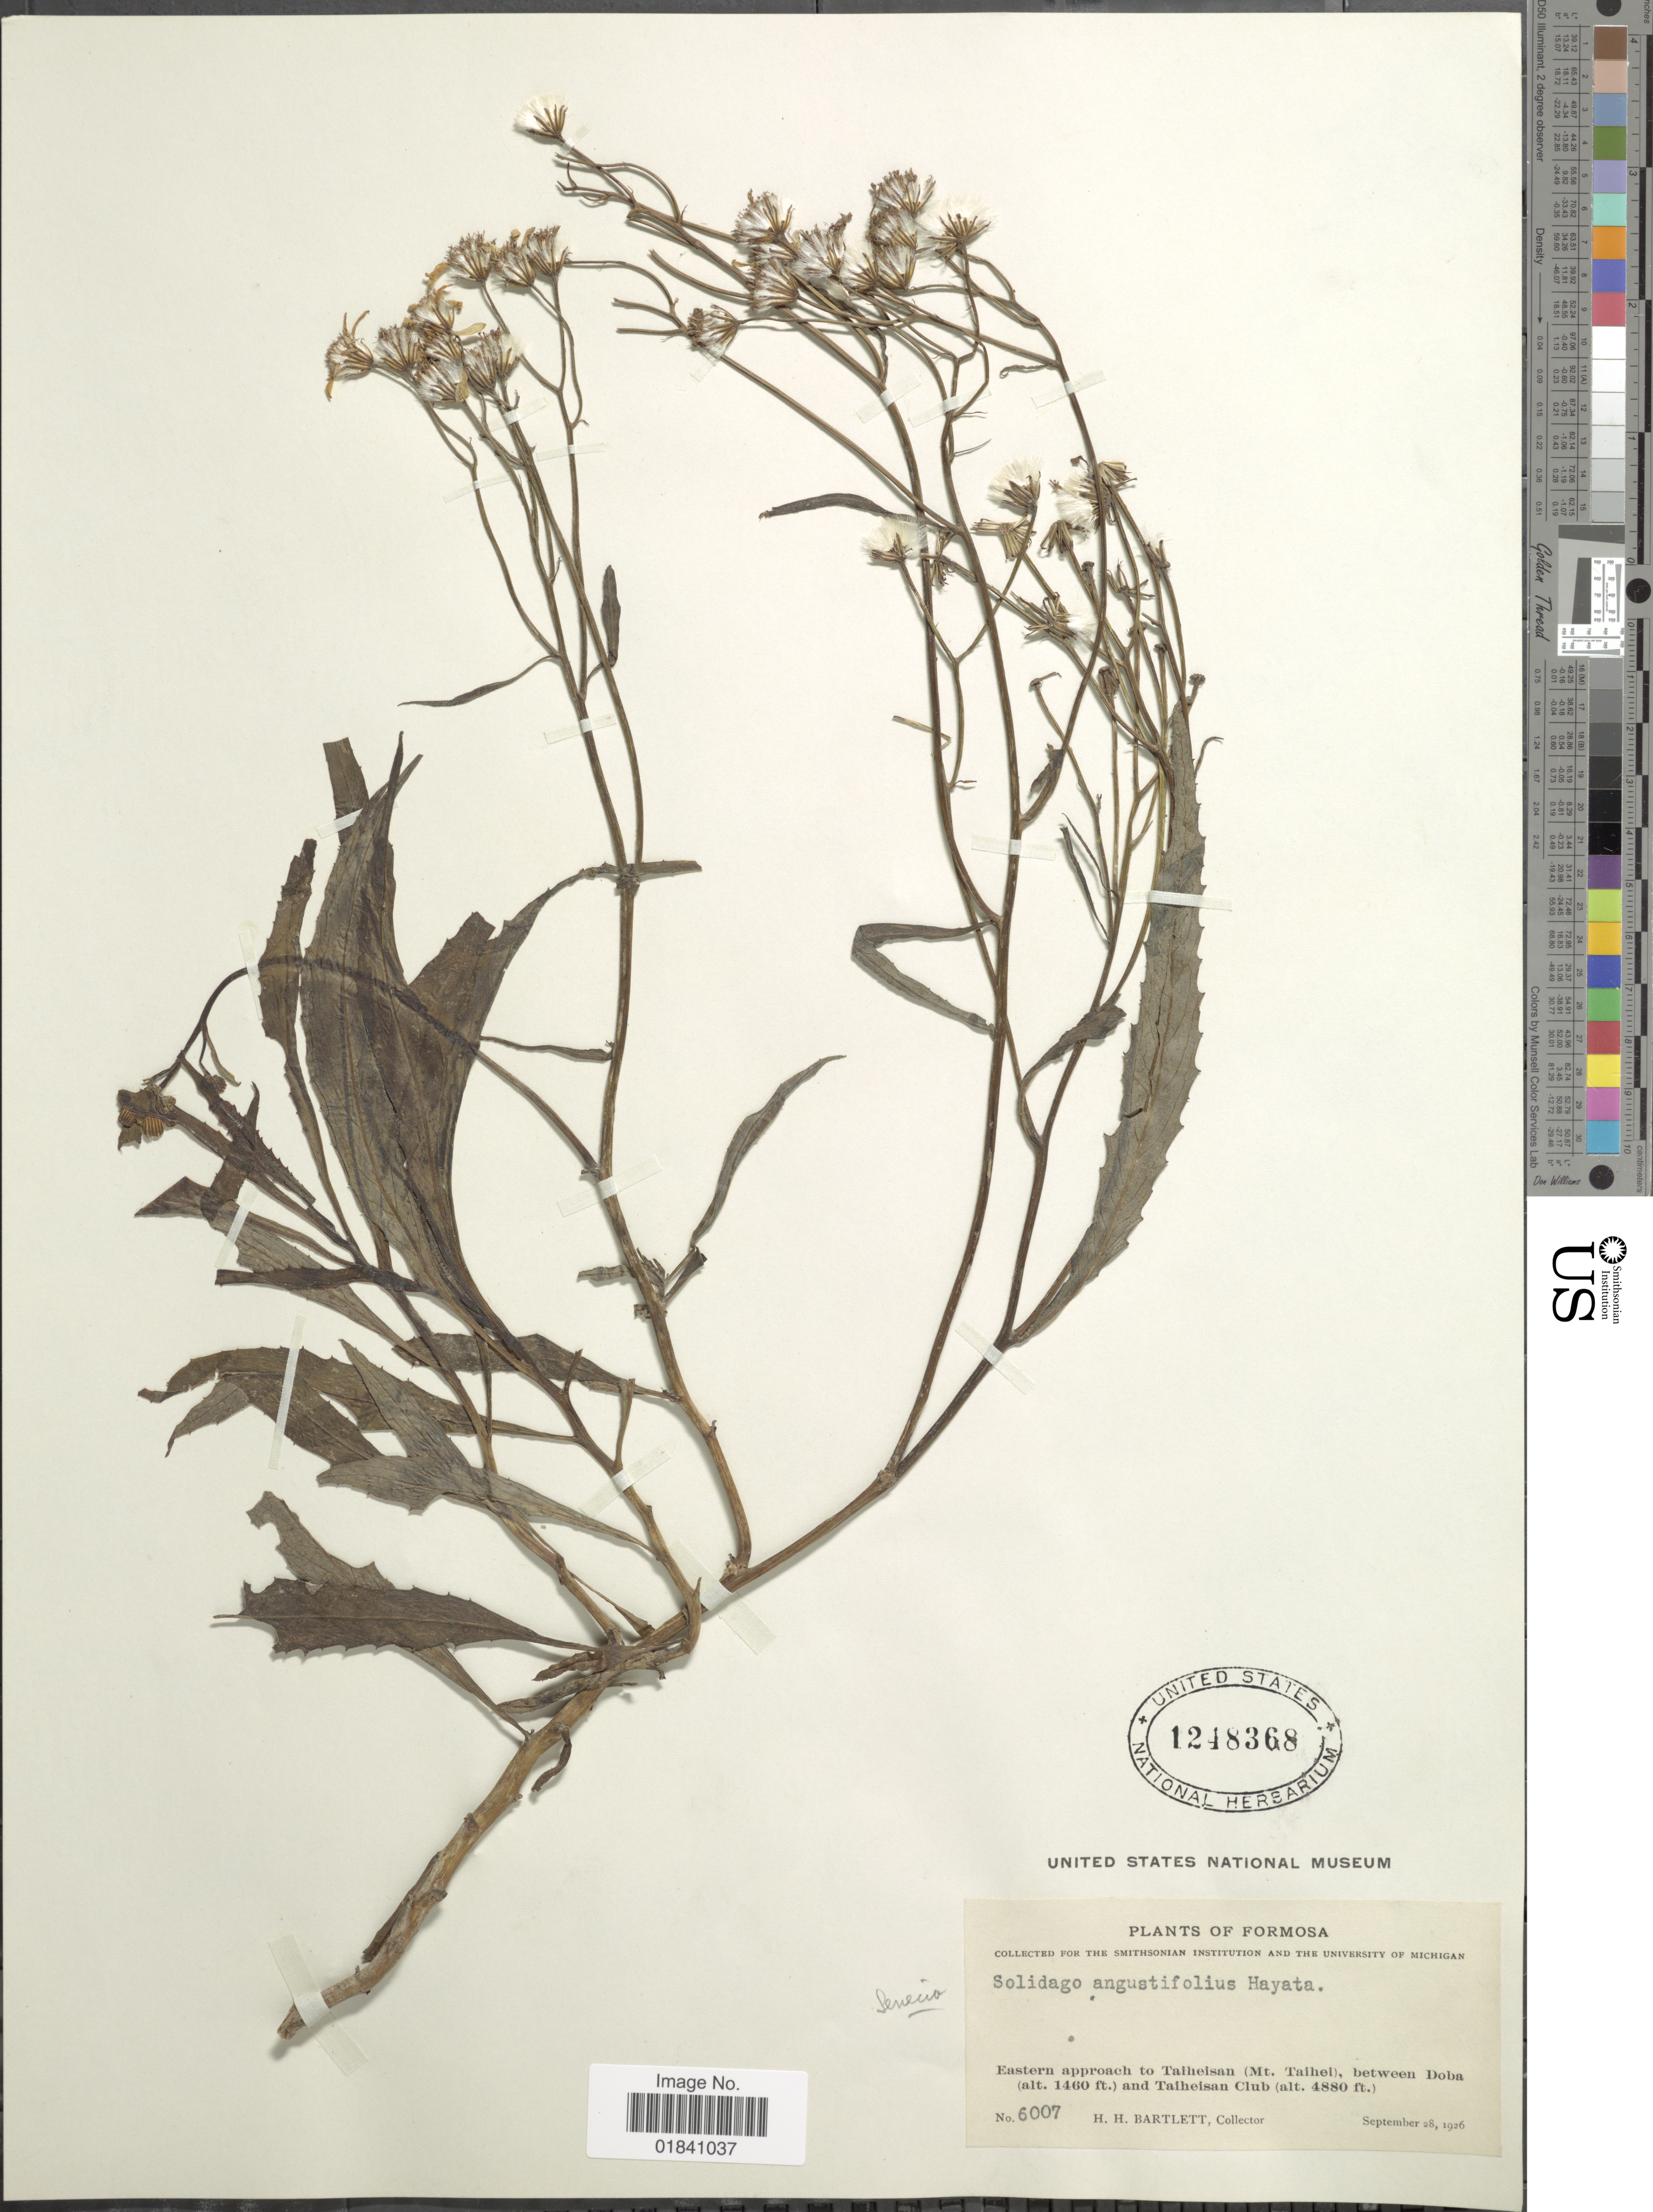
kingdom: Plantae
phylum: Tracheophyta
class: Magnoliopsida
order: Asterales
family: Asteraceae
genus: Senecio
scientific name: Senecio angustifolius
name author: Hayata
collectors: H. H. Bartlett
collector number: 6007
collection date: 1926-09-28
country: Taiwan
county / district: Yilan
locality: Formosa. Eastern approach to Taiheisan (Mt. Taihei), between Doba and Taiheisan Club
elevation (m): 445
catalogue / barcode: US 1248368